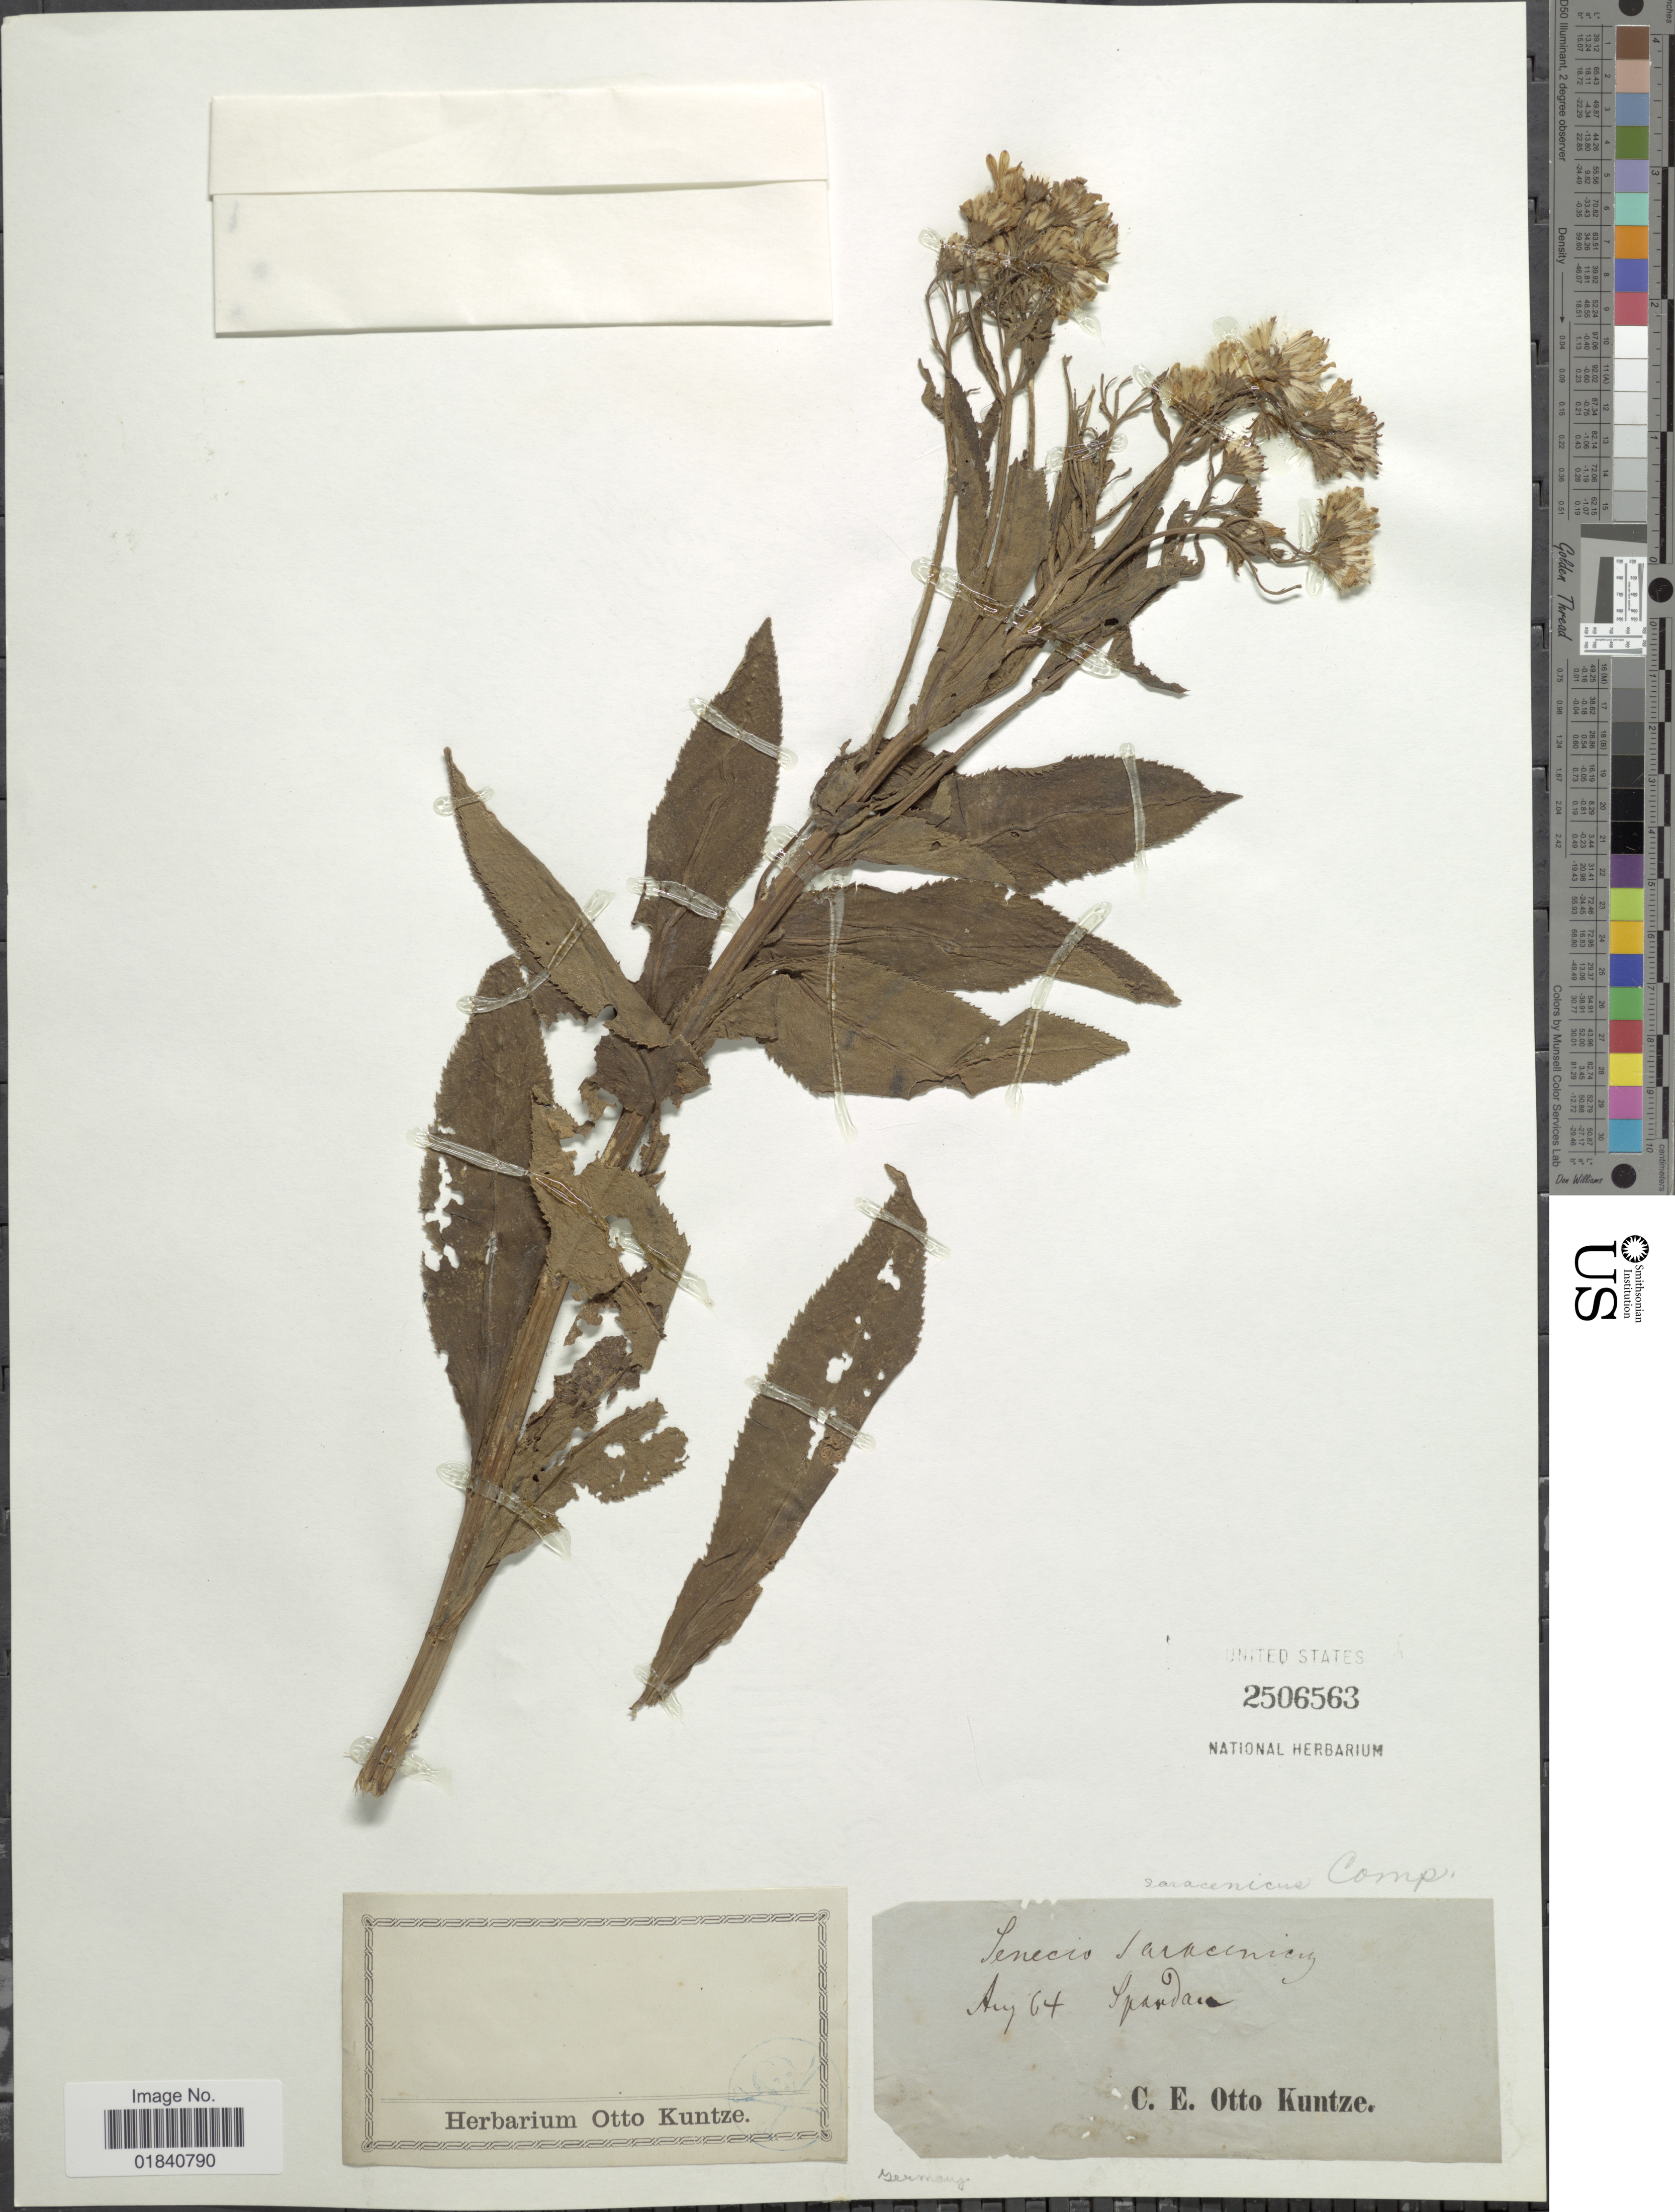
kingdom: Plantae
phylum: Tracheophyta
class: Magnoliopsida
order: Asterales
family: Asteraceae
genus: Senecio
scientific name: Senecio sarracenicus var. sarracenicus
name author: L.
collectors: C.E.O. Kuntze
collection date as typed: Transcribed d/m/y: /8/64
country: Germany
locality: Spandau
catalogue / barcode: US 2506563